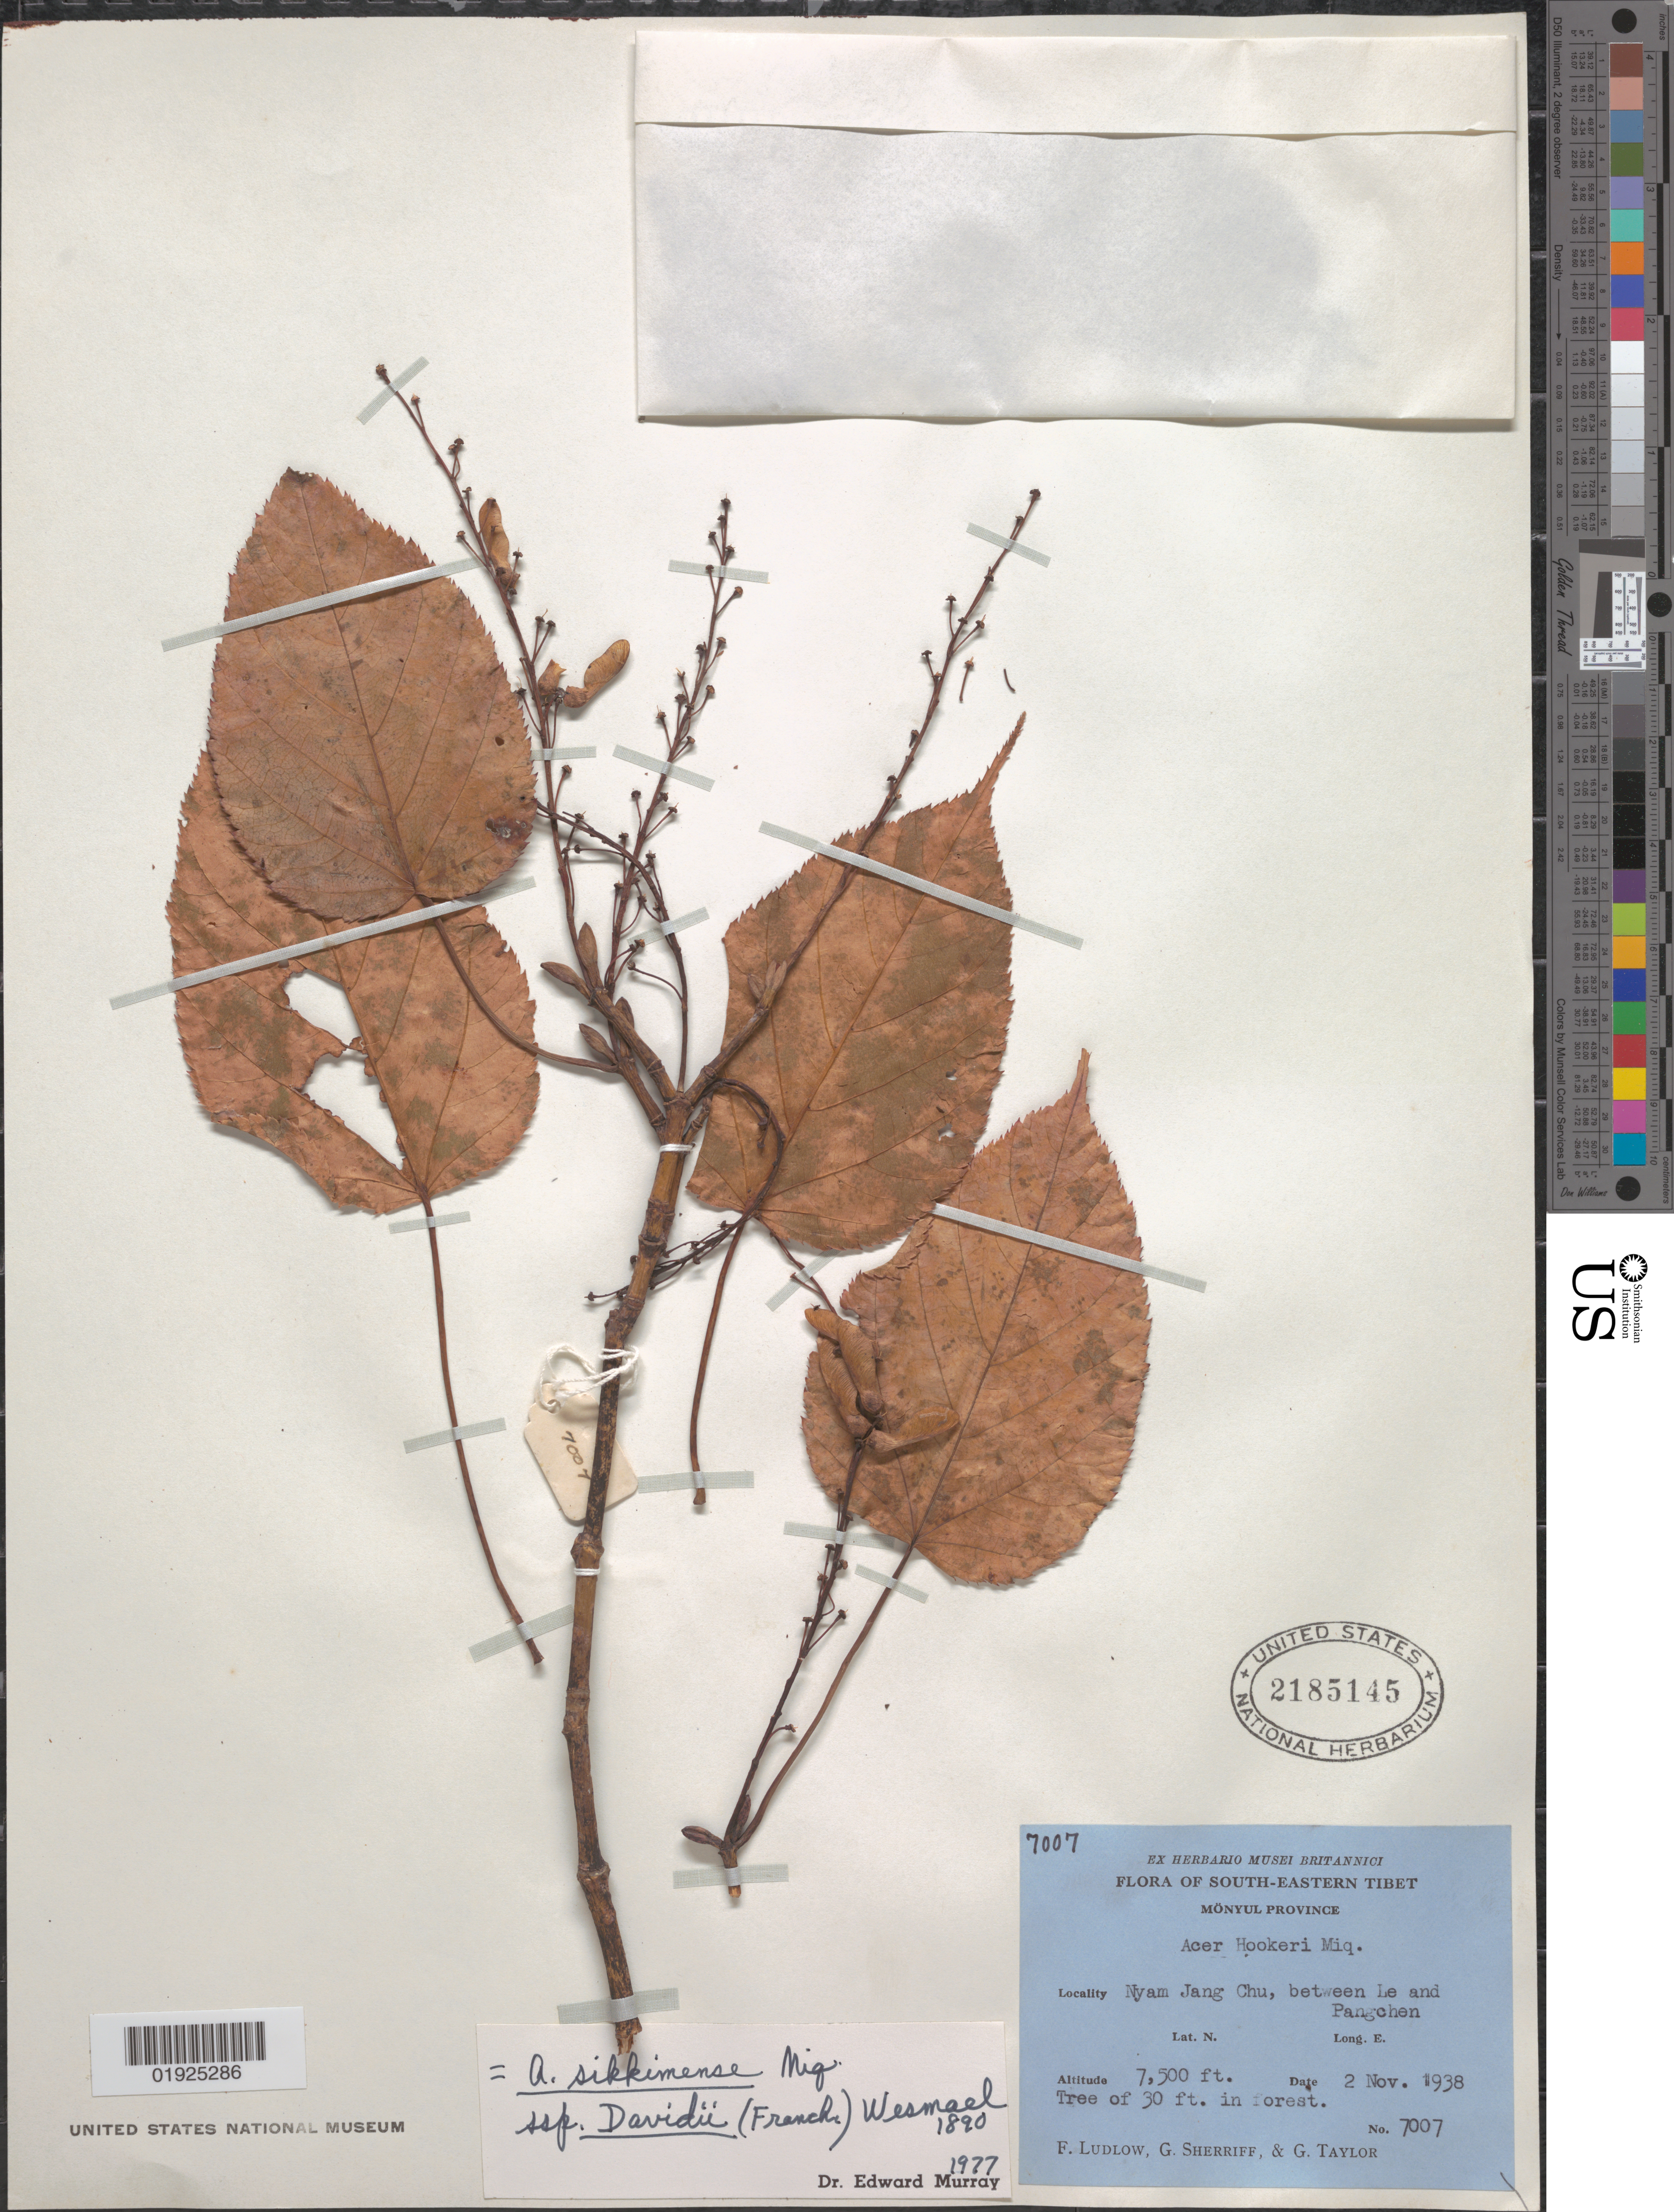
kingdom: Plantae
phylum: Tracheophyta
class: Magnoliopsida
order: Sapindales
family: Sapindaceae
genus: Acer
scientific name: Acer sikkimense subsp. davidii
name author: (Franch.) Wesm.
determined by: Murray, Edward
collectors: F. Ludlow, G. Sherriff & G. Taylor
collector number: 7007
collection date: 1938-11-02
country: China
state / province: Xizang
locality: South-Eastern Tibet. Mönyul Province [India?]. Nyam Jang Chu, between Le and Pangchen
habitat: Forest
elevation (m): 2286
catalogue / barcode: US 2185145